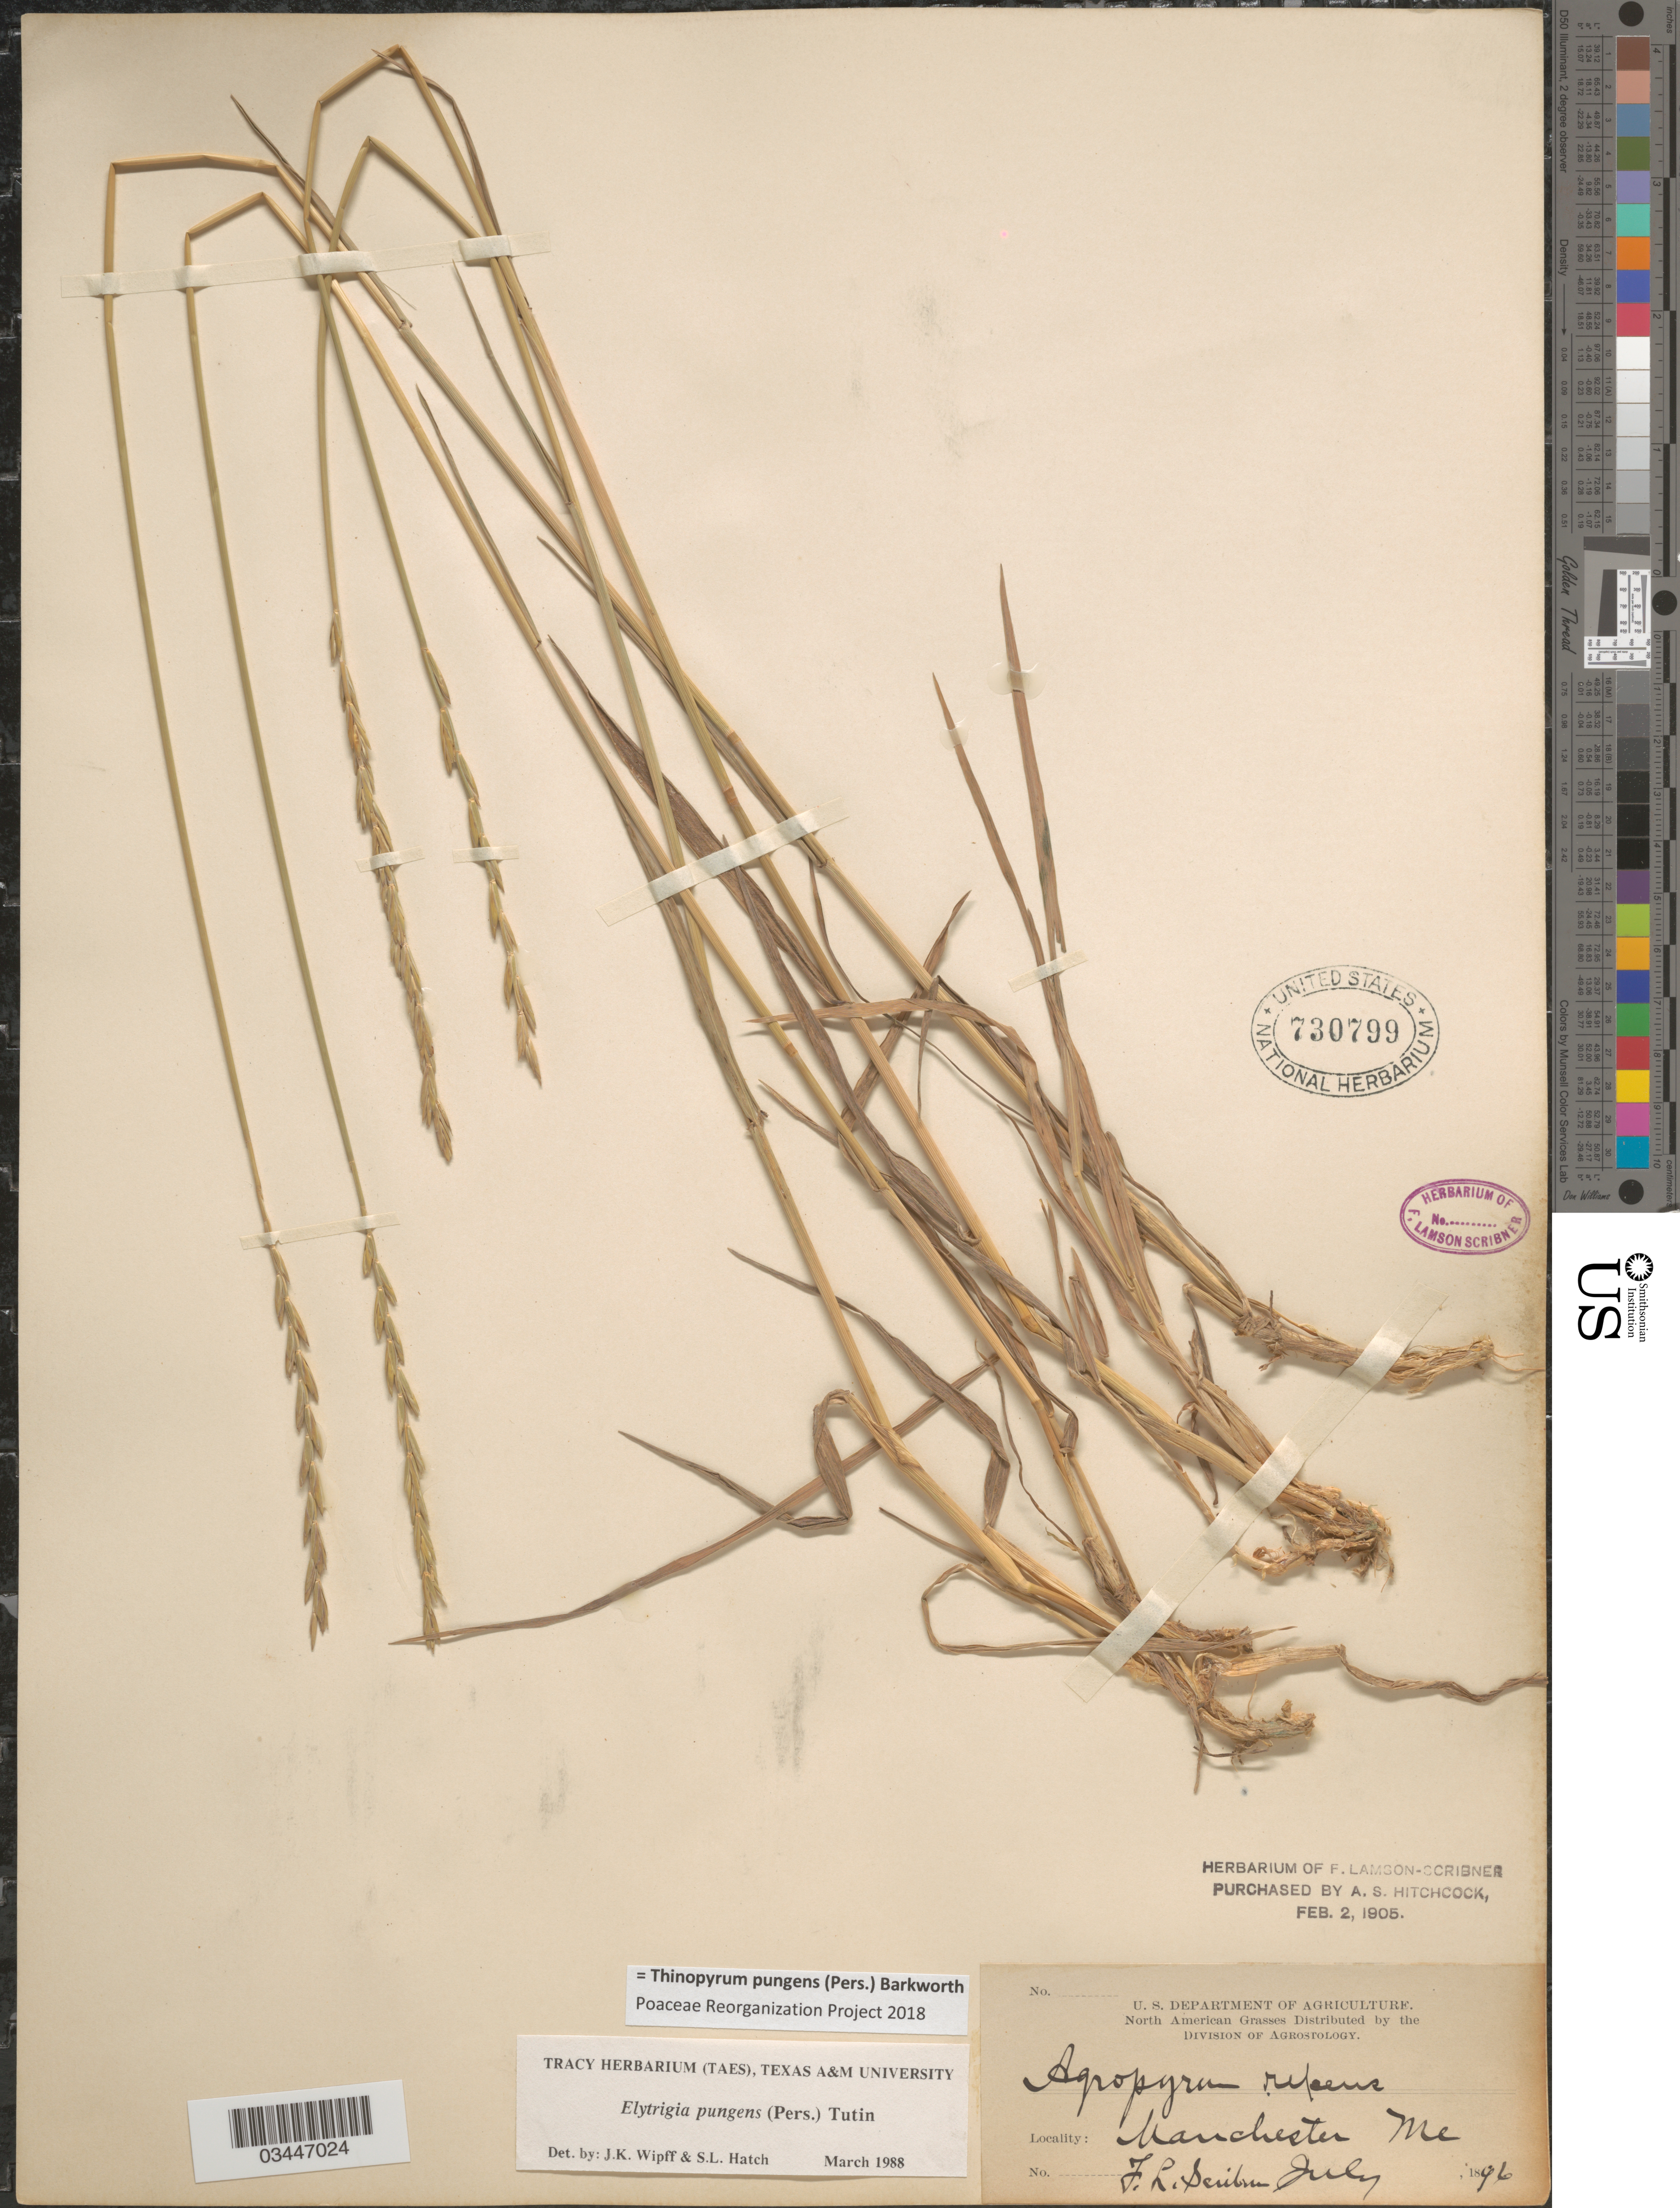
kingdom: Plantae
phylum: Tracheophyta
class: Liliopsida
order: Poales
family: Poaceae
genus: Thinopyrum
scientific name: Thinopyrum pungens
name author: (Pers.) Barkworth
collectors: F. Lamson-Scribner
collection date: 1896-07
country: United States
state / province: Maine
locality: Manchester.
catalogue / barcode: US 730799